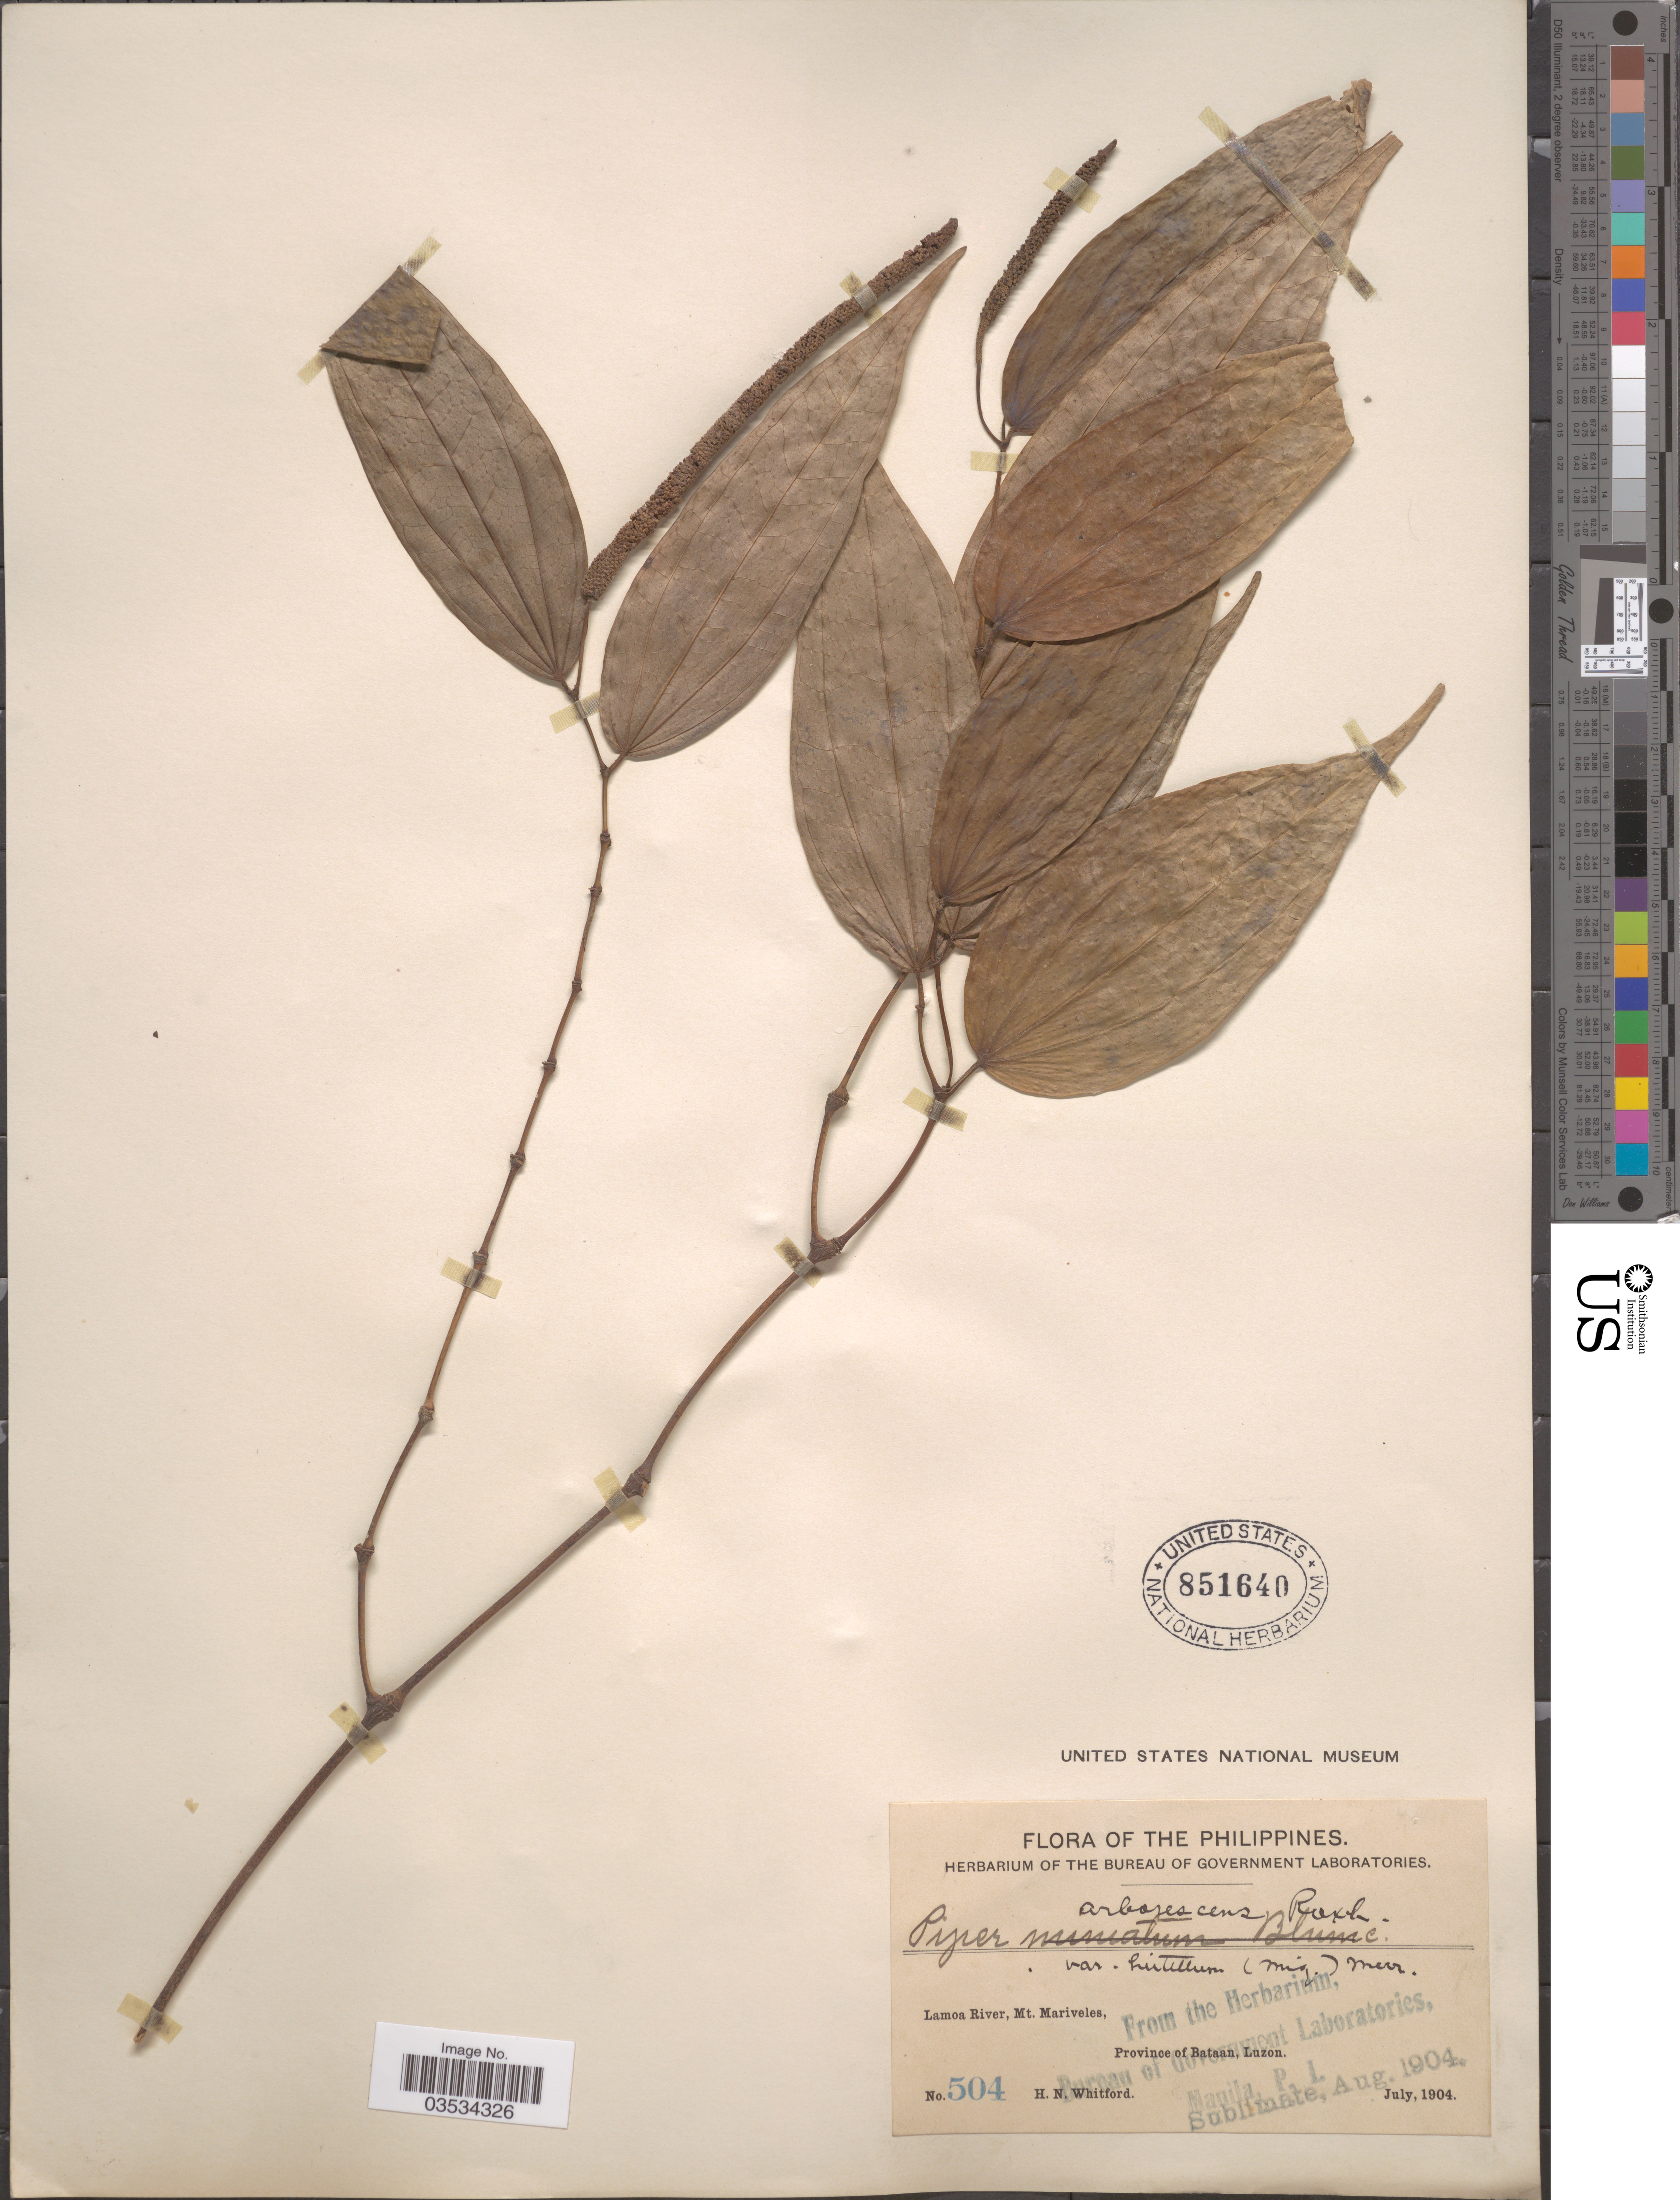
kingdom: Plantae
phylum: Tracheophyta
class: Magnoliopsida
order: Piperales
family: Piperaceae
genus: Piper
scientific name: Piper arborescens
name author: Roxb.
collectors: H. N. Whitford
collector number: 504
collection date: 1904-07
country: Philippines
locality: Lamao River, Mt. Mariveles, Province of Bataan, Luzon.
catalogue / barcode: US 851640